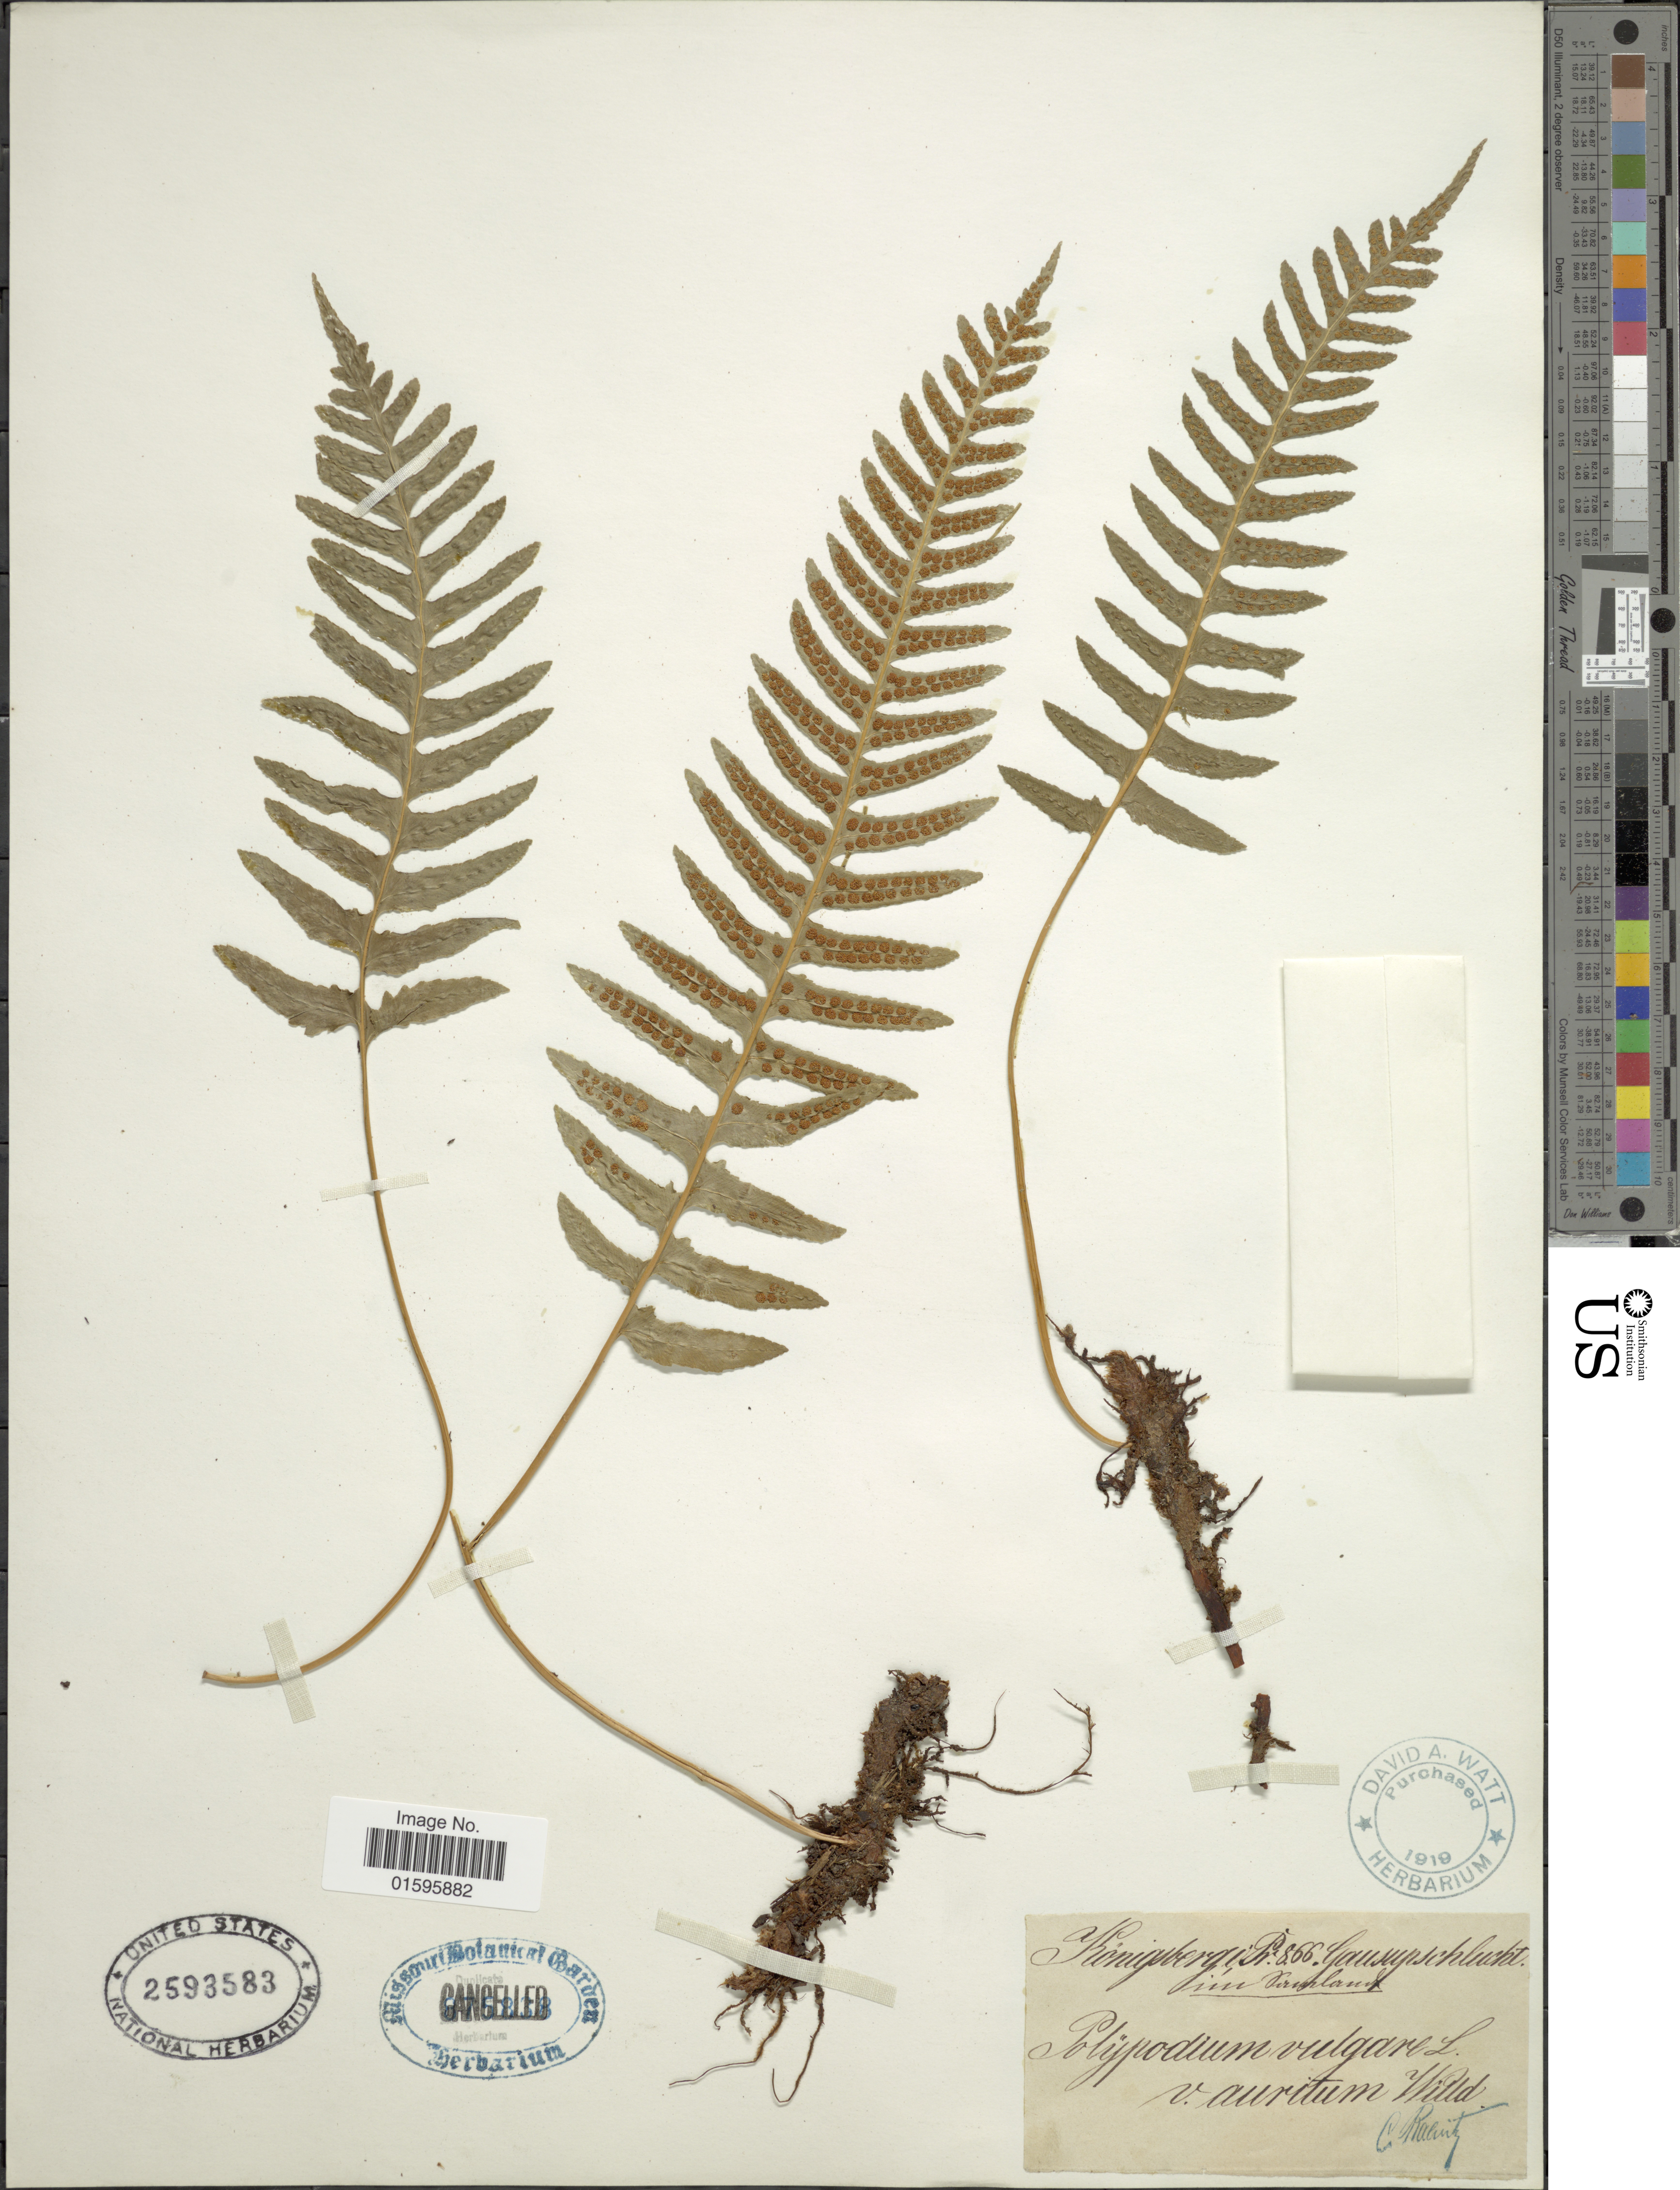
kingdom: Plantae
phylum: Tracheophyta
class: Polypodiopsida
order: Polypodiales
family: Polypodiaceae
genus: Polypodium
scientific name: Polypodium vulgare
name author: L.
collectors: C. G. Baenitz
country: Germany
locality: Konigsberg, [illegible text]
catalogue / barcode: US 2593583